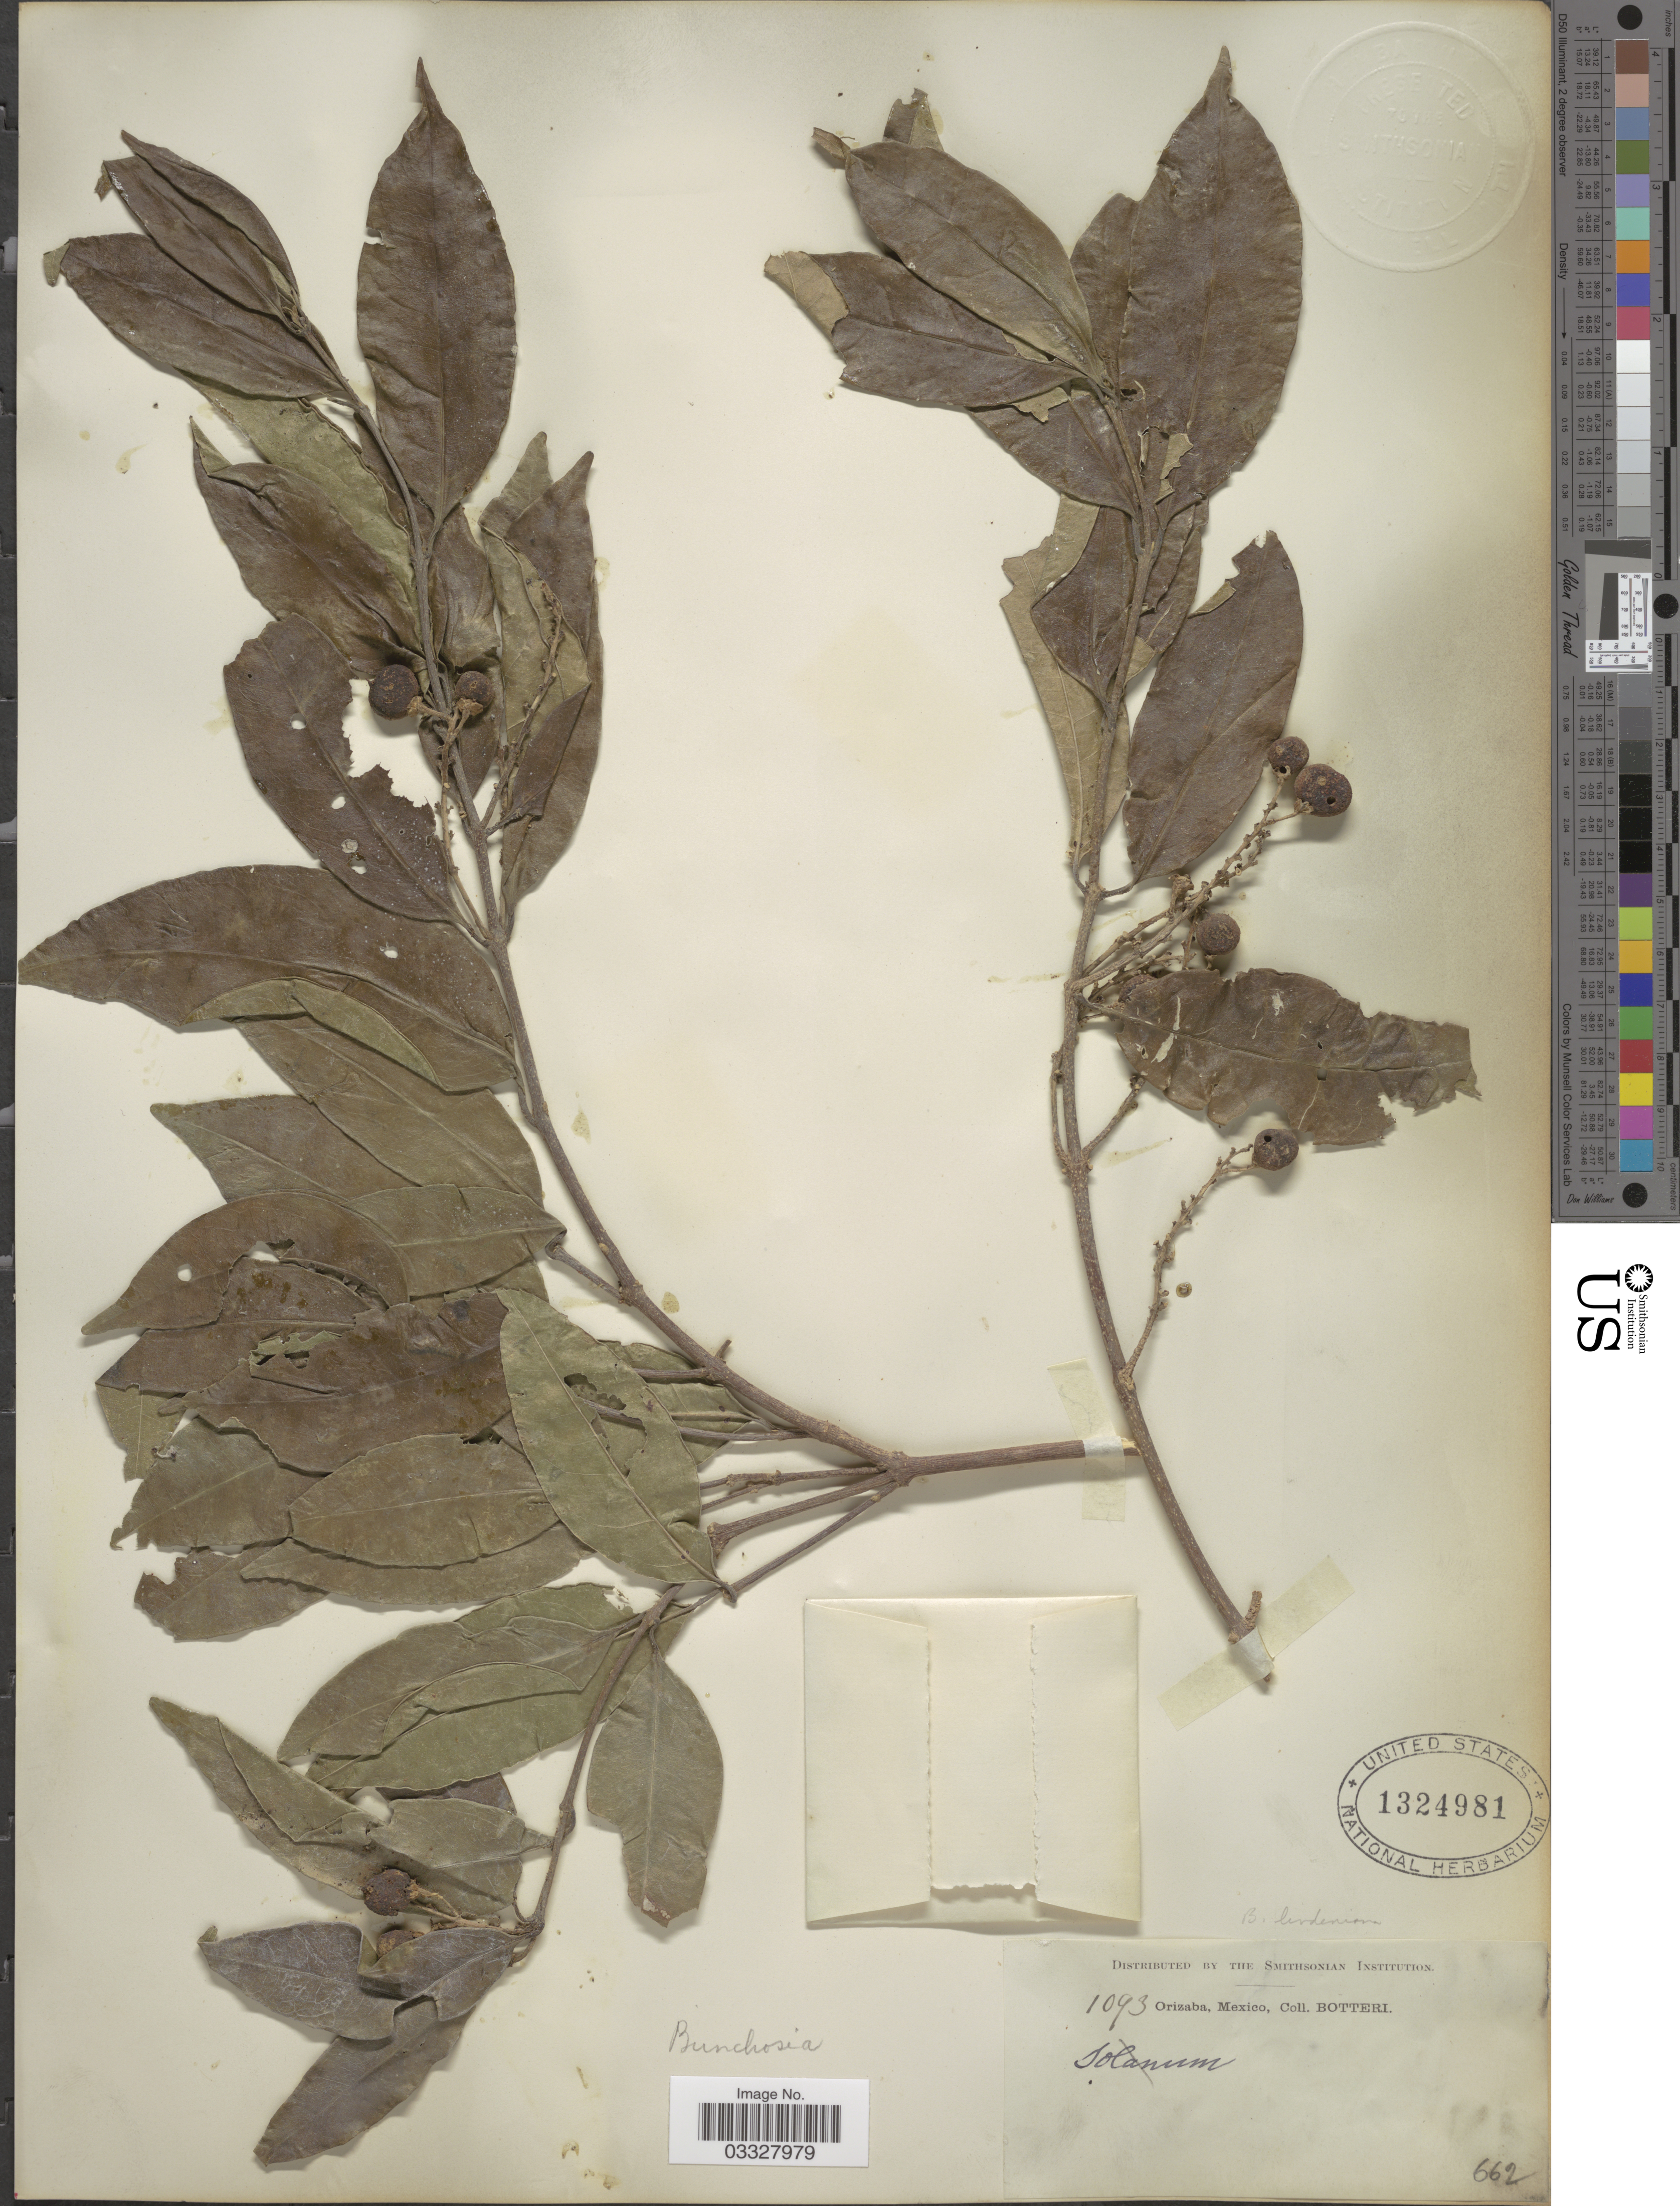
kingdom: Plantae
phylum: Tracheophyta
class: Magnoliopsida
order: Malpighiales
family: Malpighiaceae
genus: Bunchosia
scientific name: Bunchosia lindeniana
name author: A. Juss.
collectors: -. Botteri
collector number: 1093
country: Mexico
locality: Orizaba.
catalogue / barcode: US 1324981